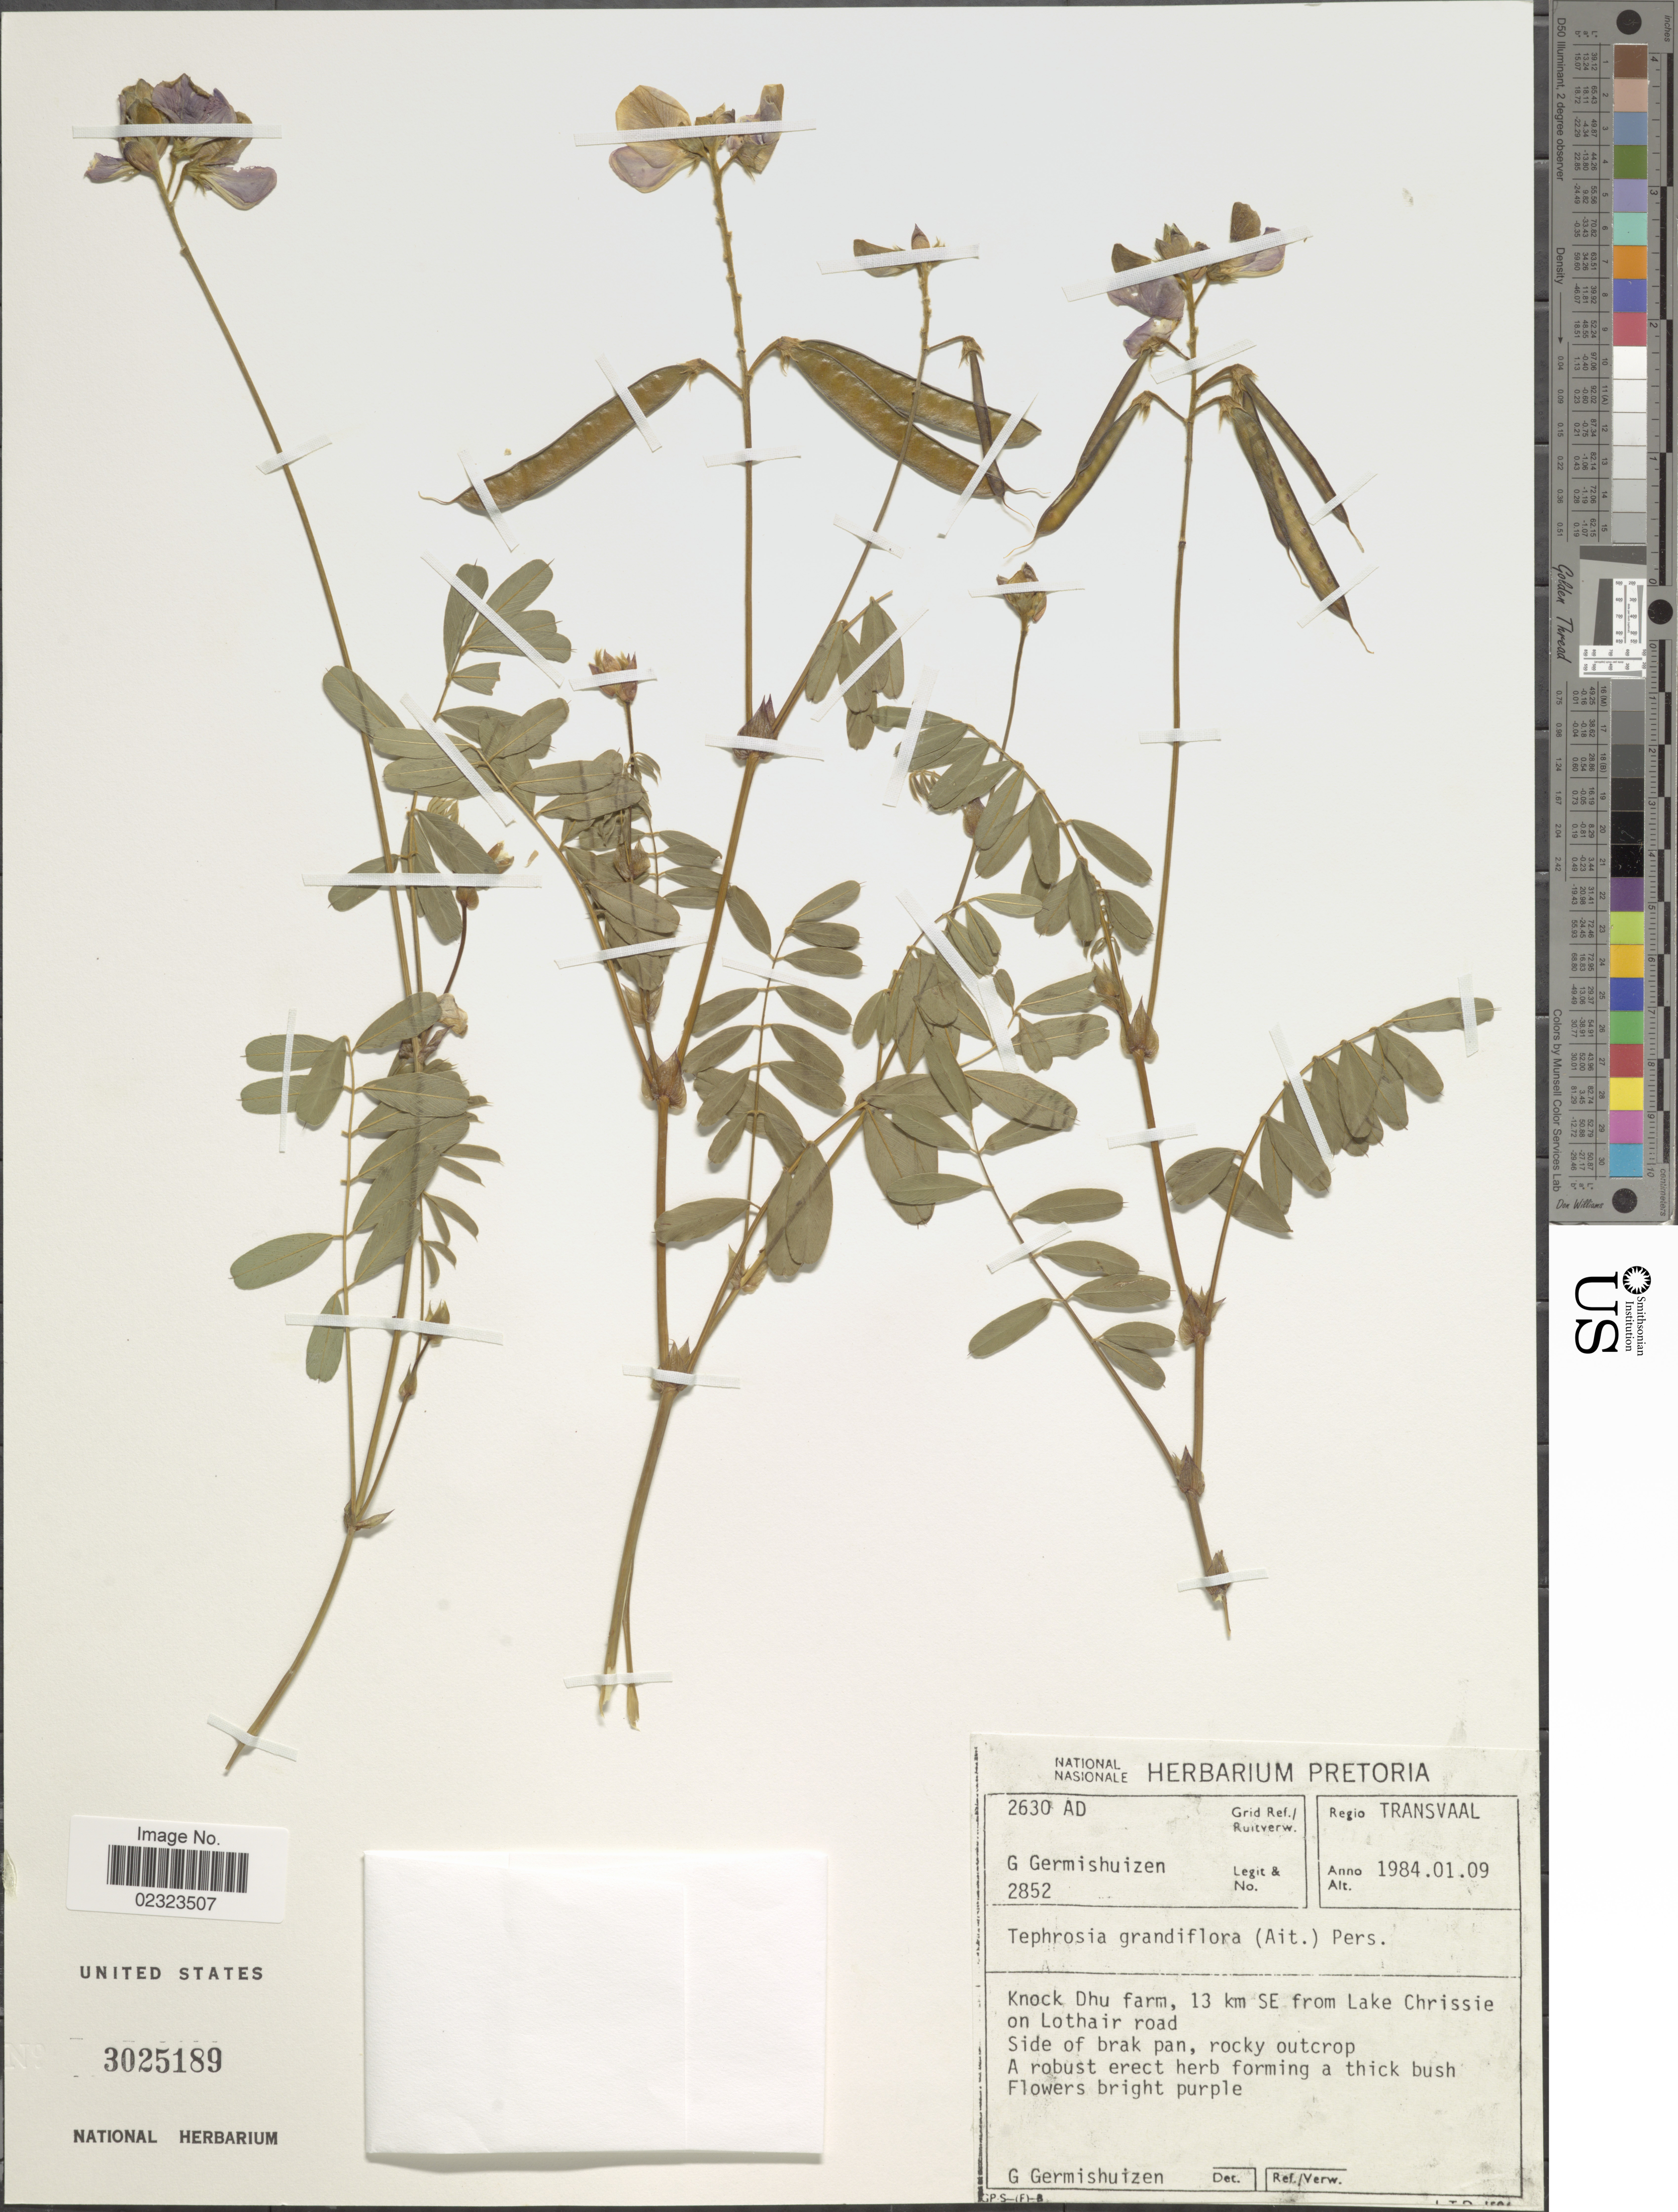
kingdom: Plantae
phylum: Tracheophyta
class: Magnoliopsida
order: Fabales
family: Fabaceae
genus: Tephrosia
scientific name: Tephrosia grandiflora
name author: (Vahl) Pers.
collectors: G. Germishuizen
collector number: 2852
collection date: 1984-01-09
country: South Africa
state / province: Mpumalanga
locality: Transvaal, Knock Dhu farm, 13 km SE from Lake Chrissie on Lothair road, side of brak pan, rocky outcrop.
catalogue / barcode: US 3025189